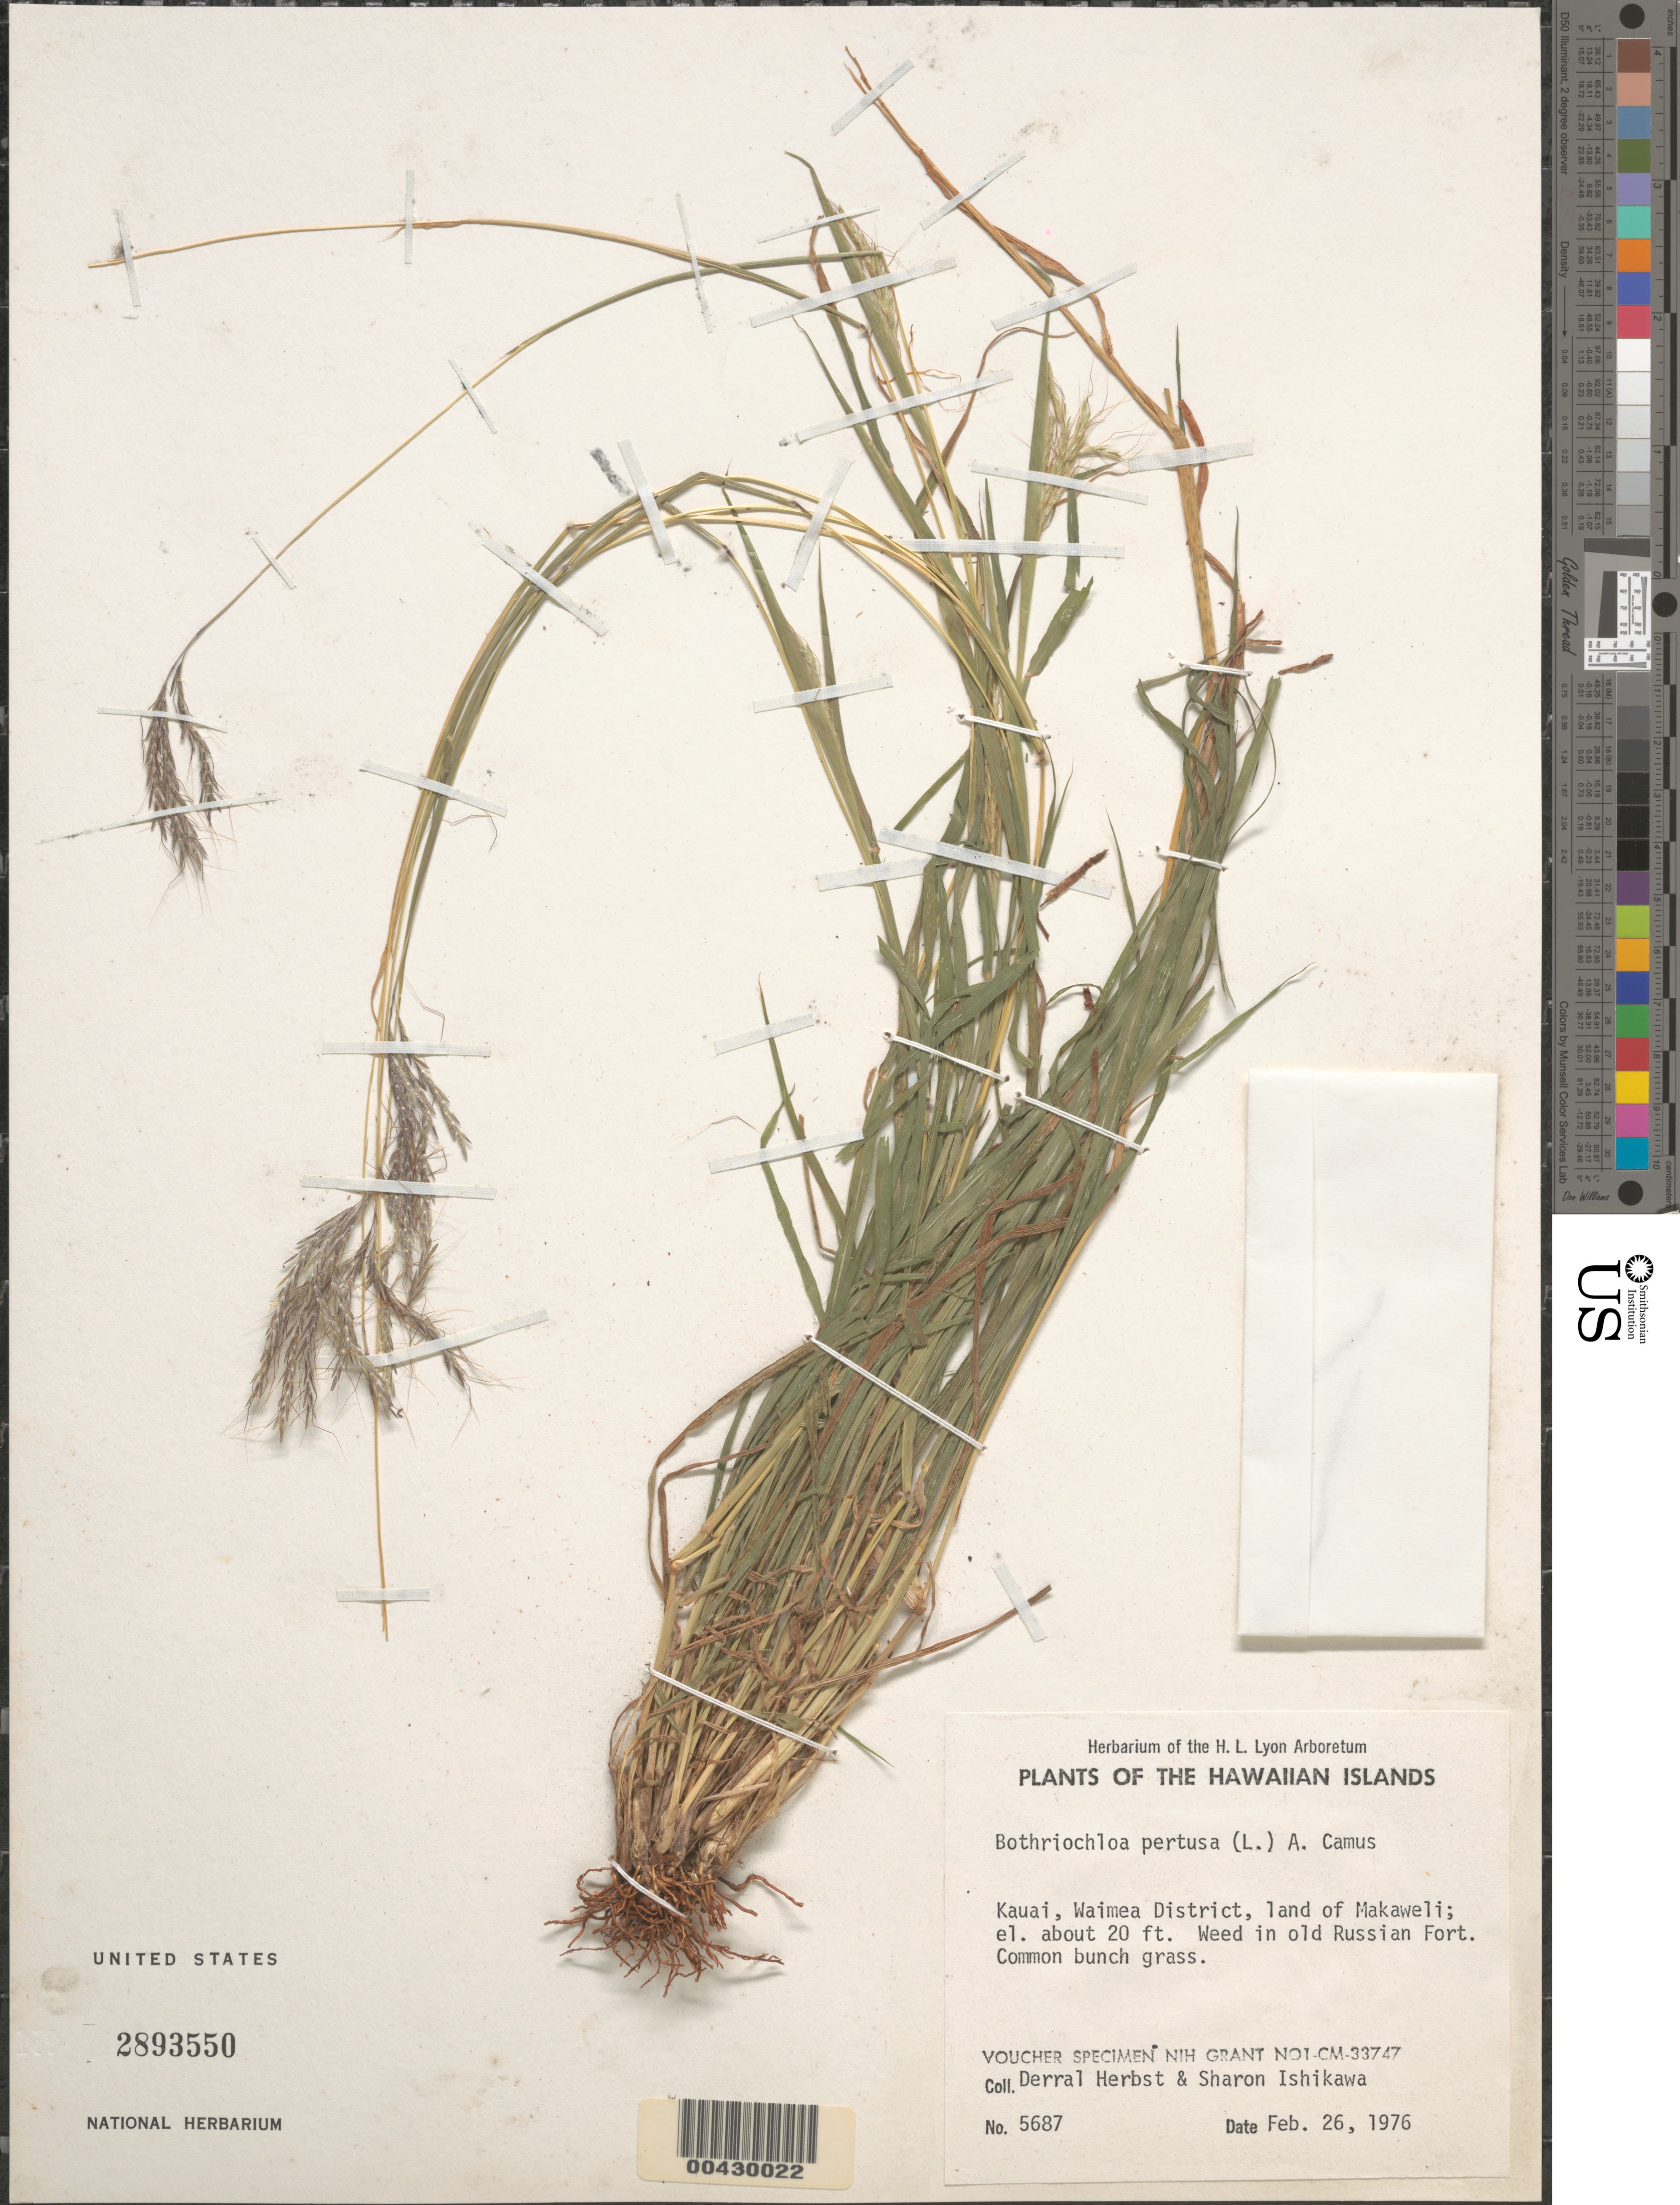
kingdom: Plantae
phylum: Tracheophyta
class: Liliopsida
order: Poales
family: Poaceae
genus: Bothriochloa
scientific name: Bothriochloa pertusa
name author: (L.) A. Camus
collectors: D. R. Herbst & S. Ishikawa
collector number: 5687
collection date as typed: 26 Feb 1976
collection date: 1976-02-26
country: United States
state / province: Hawaii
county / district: Kauai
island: Kaua'i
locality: Waimea District, land of Makaweli, in old Russian Fort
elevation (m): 6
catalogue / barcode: US 2893550